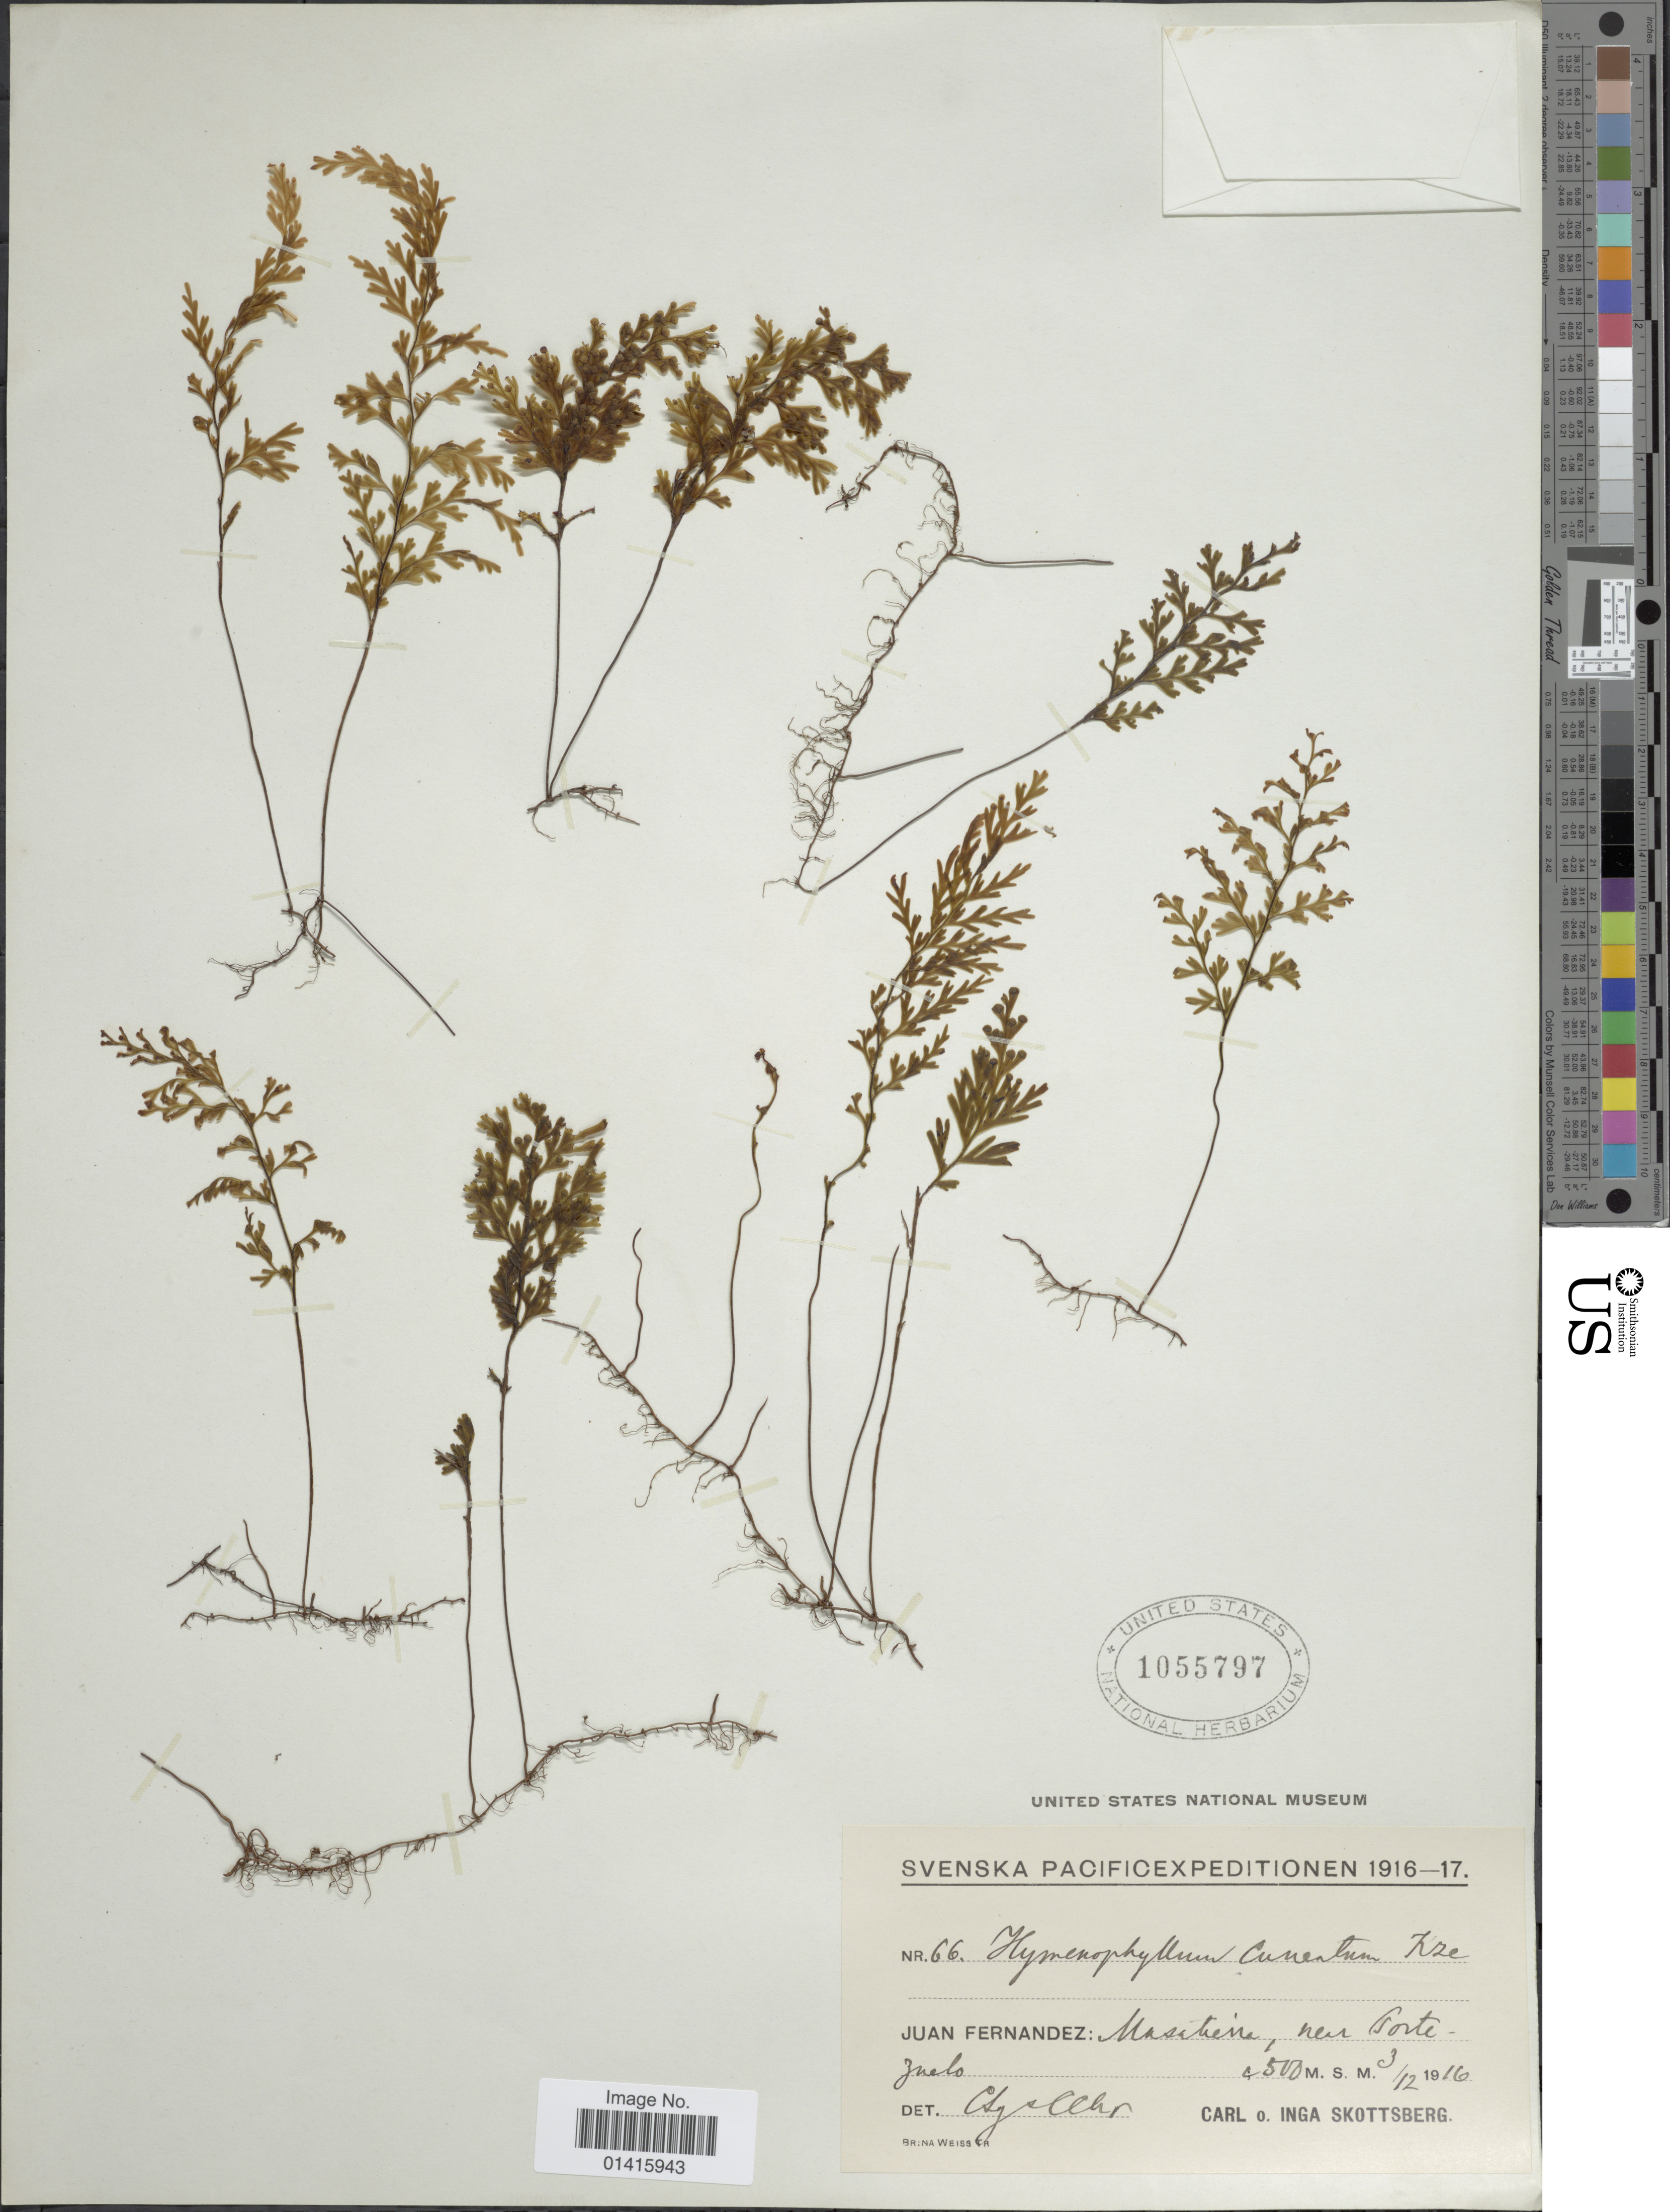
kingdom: Plantae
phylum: Tracheophyta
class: Polypodiopsida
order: Hymenophyllales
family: Hymenophyllaceae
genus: Hymenophyllum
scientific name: Hymenophyllum cuneatum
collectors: C. Skottsberg & I. Skottsberg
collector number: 66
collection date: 1916-12-03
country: Chile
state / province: Valparaíso (V)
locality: Juan Fernandez: Masatierra, near Portezuelo.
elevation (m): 500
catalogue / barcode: US 1055797